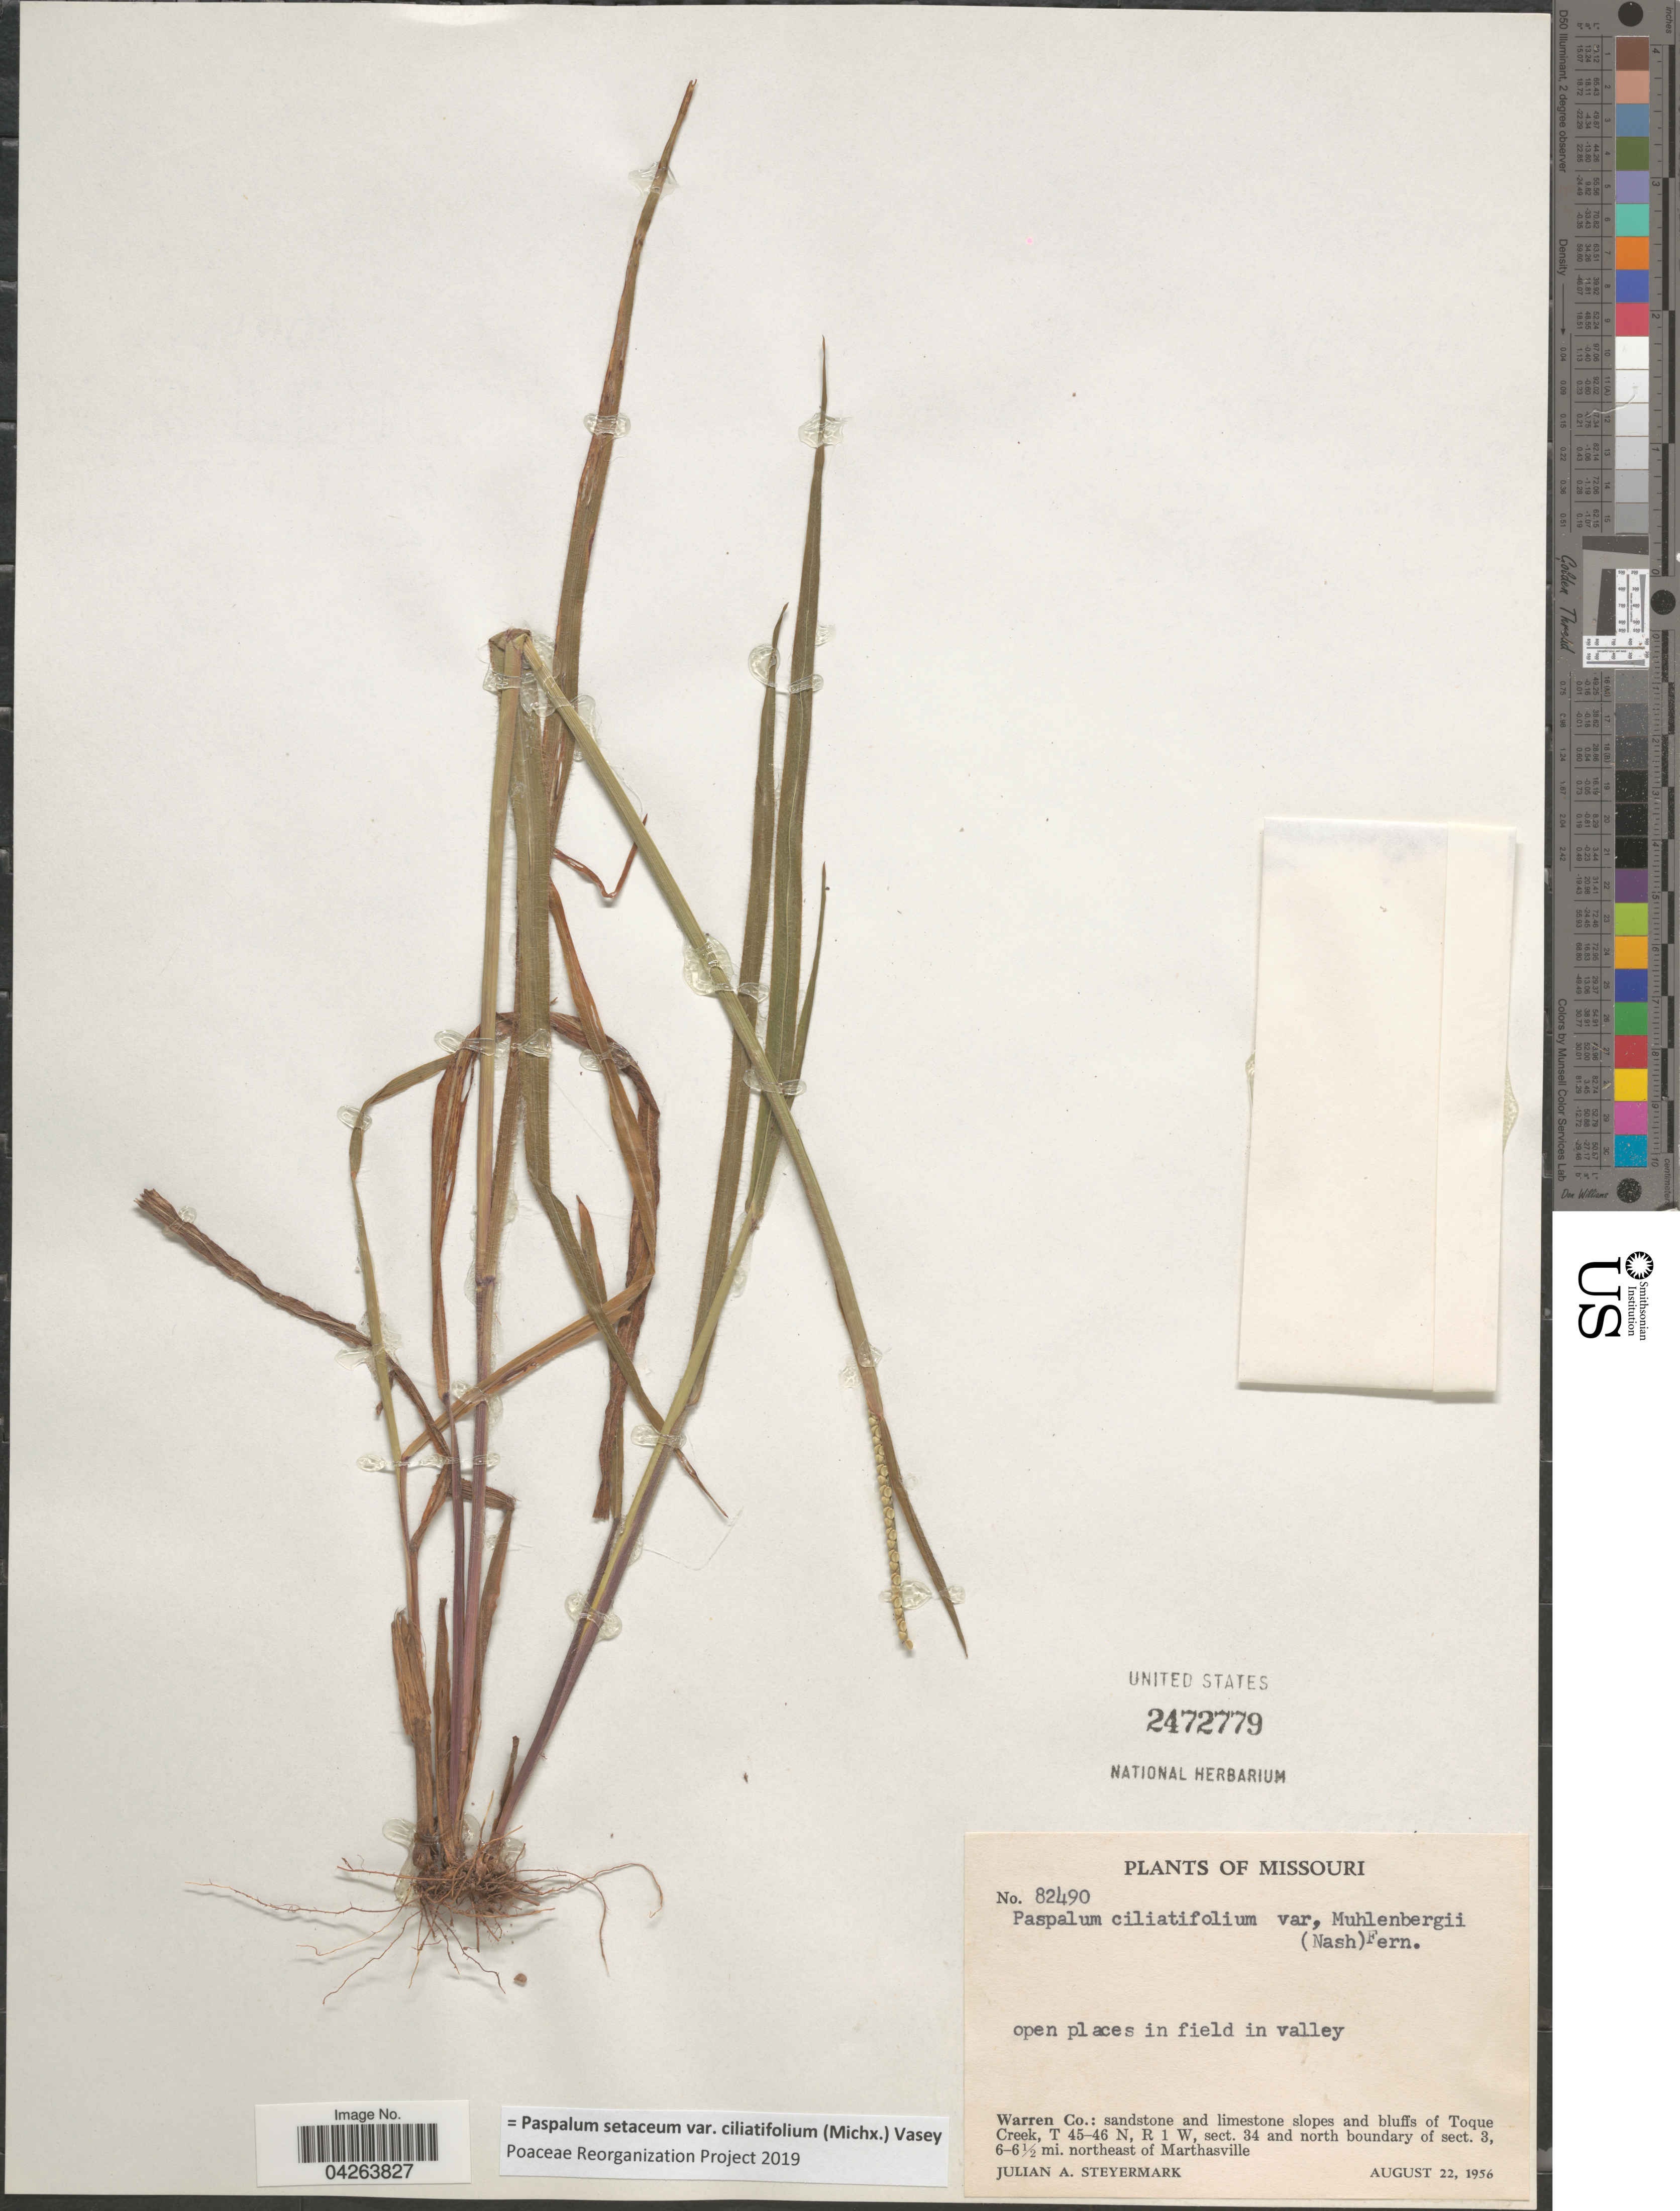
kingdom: Plantae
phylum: Tracheophyta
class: Liliopsida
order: Poales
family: Poaceae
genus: Paspalum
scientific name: Paspalum setaceum var. ciliatifolium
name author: (Michx.) Vasey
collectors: J. Steyermark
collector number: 82490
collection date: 1956-08-22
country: United States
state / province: Missouri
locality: Warren Co.: sandstone and limestone slopes and bluffs of Toque Creek, T 45-46 N, R 1 W, sect. 34 and north boundary of sect. 3, 6-6½ mi. northeast of Marthasville.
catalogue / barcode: US 2472779